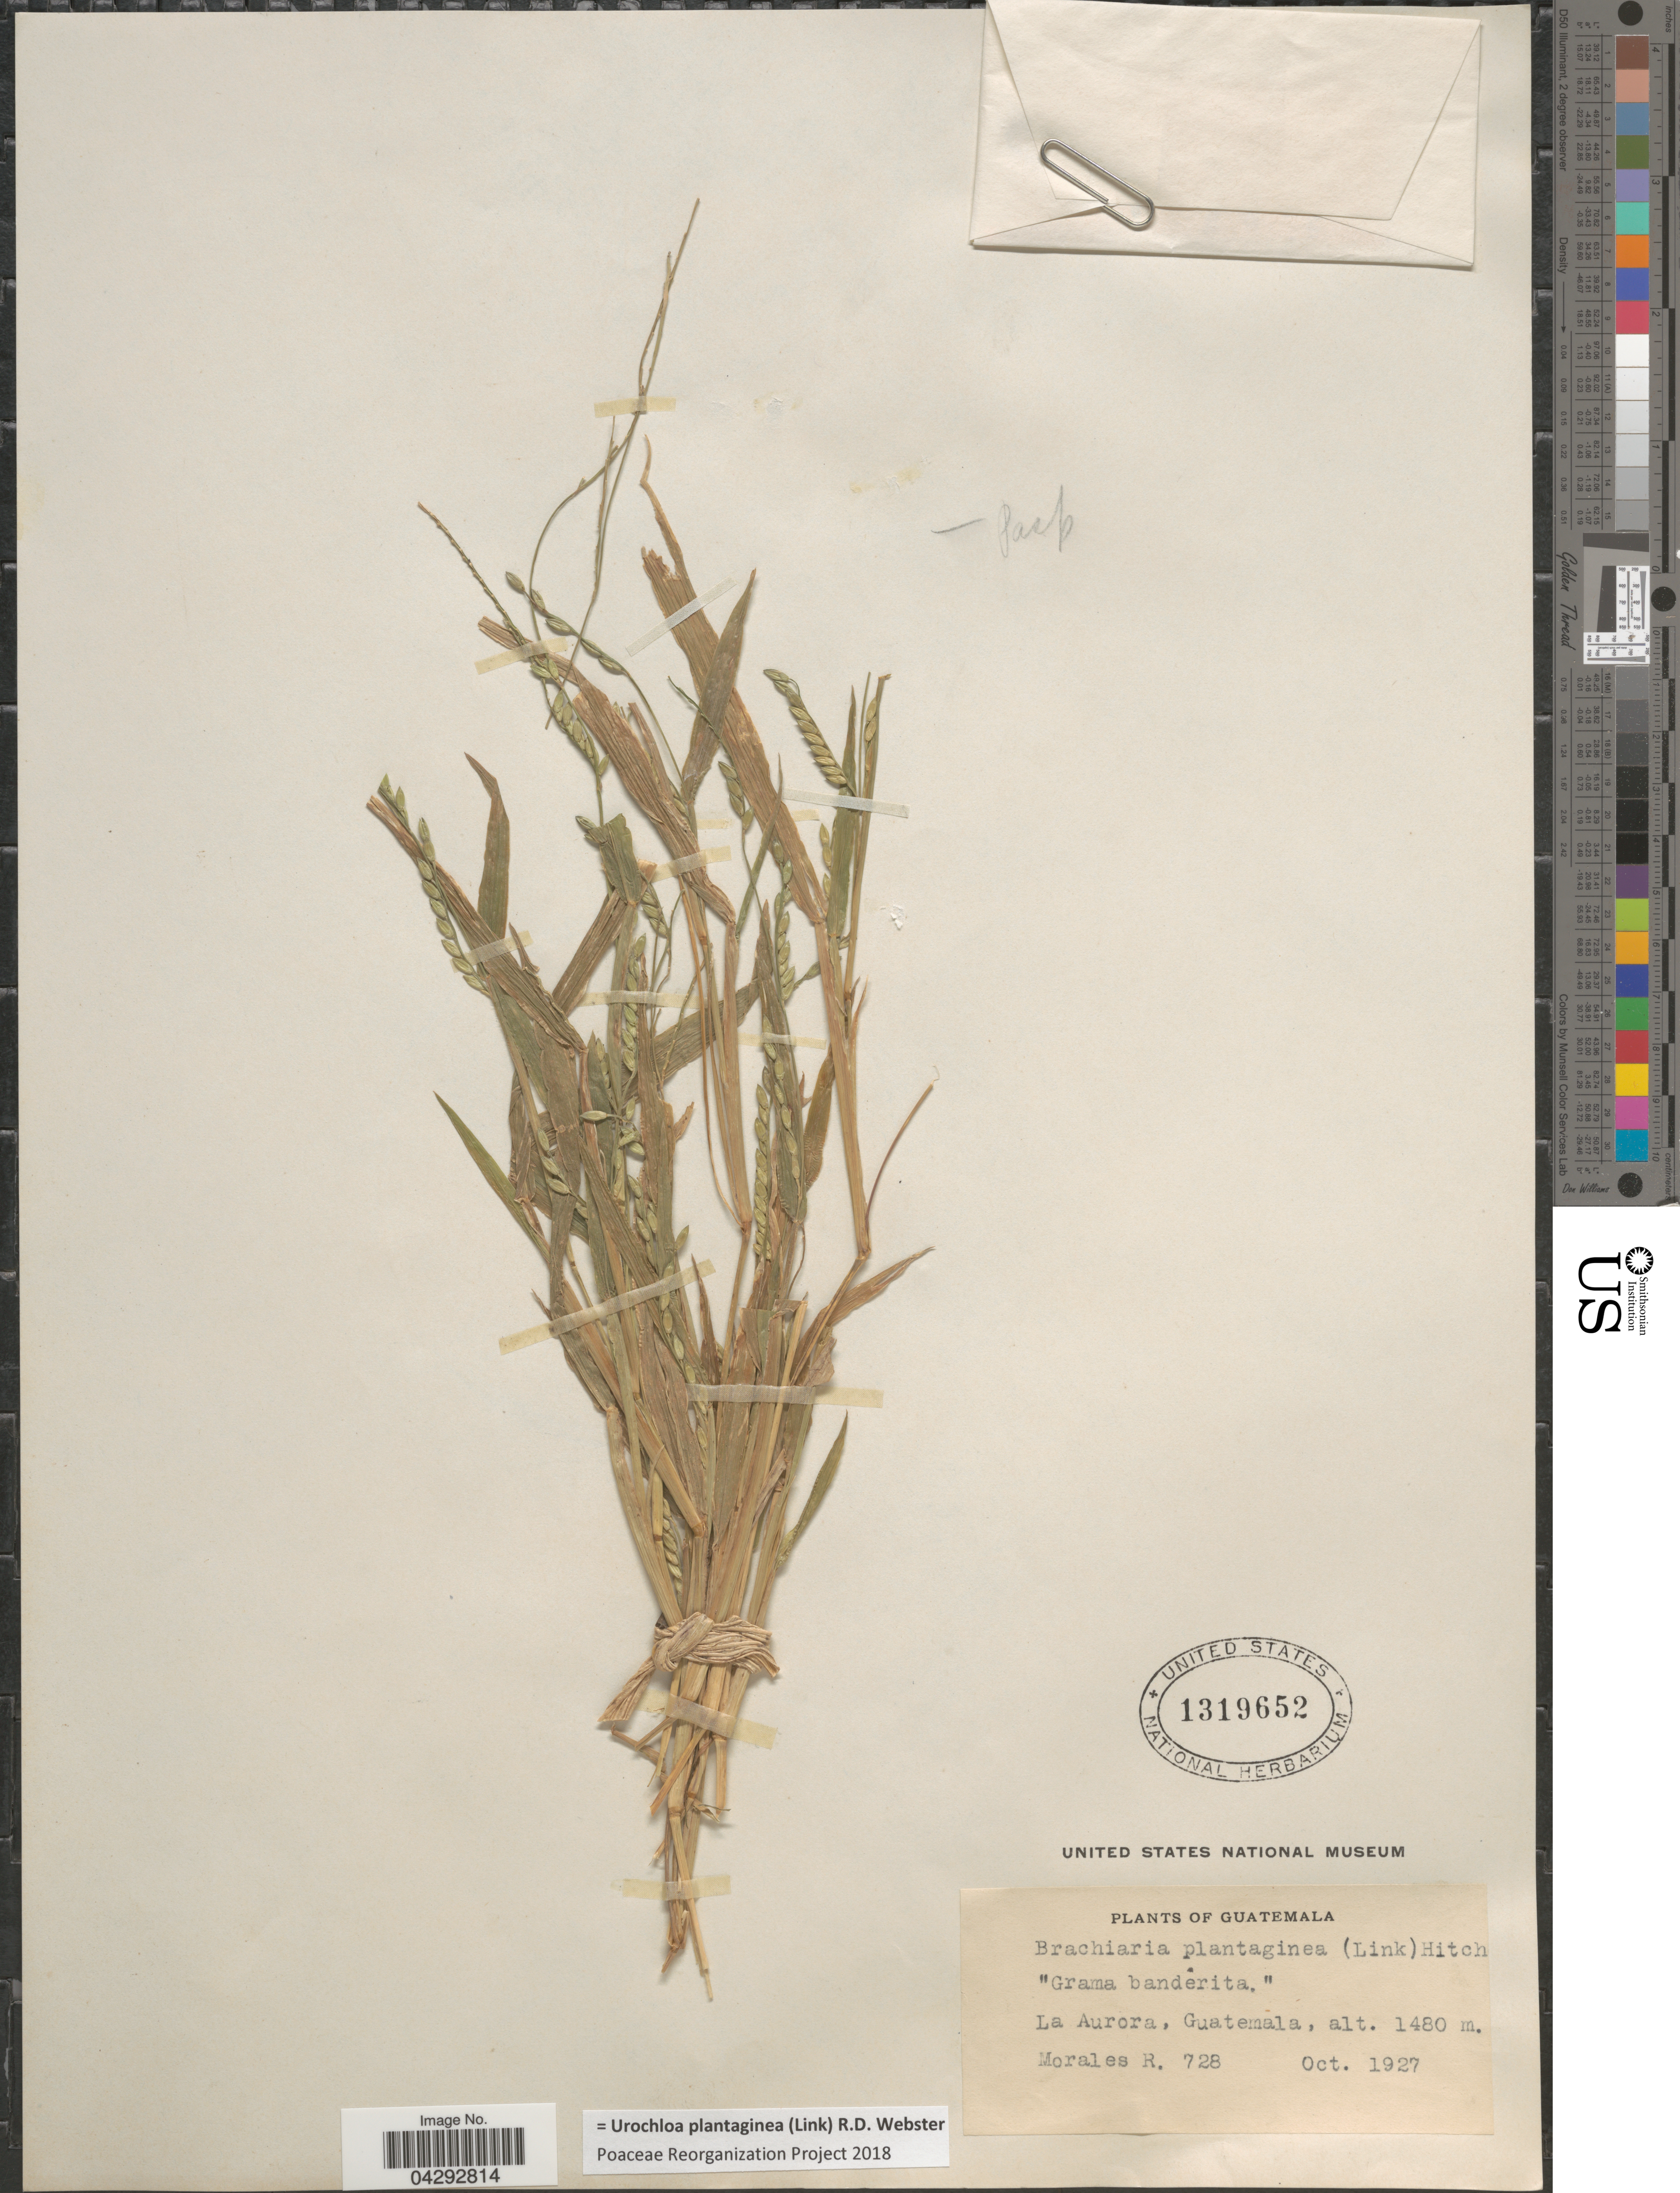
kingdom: Plantae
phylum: Tracheophyta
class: Liliopsida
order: Poales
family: Poaceae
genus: Urochloa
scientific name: Urochloa plantaginea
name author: (Link) R.D. Webster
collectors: R. Morales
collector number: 728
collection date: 1927-10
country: Guatemala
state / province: Guatemala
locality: La Aurora.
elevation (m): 1480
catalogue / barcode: US 1319652